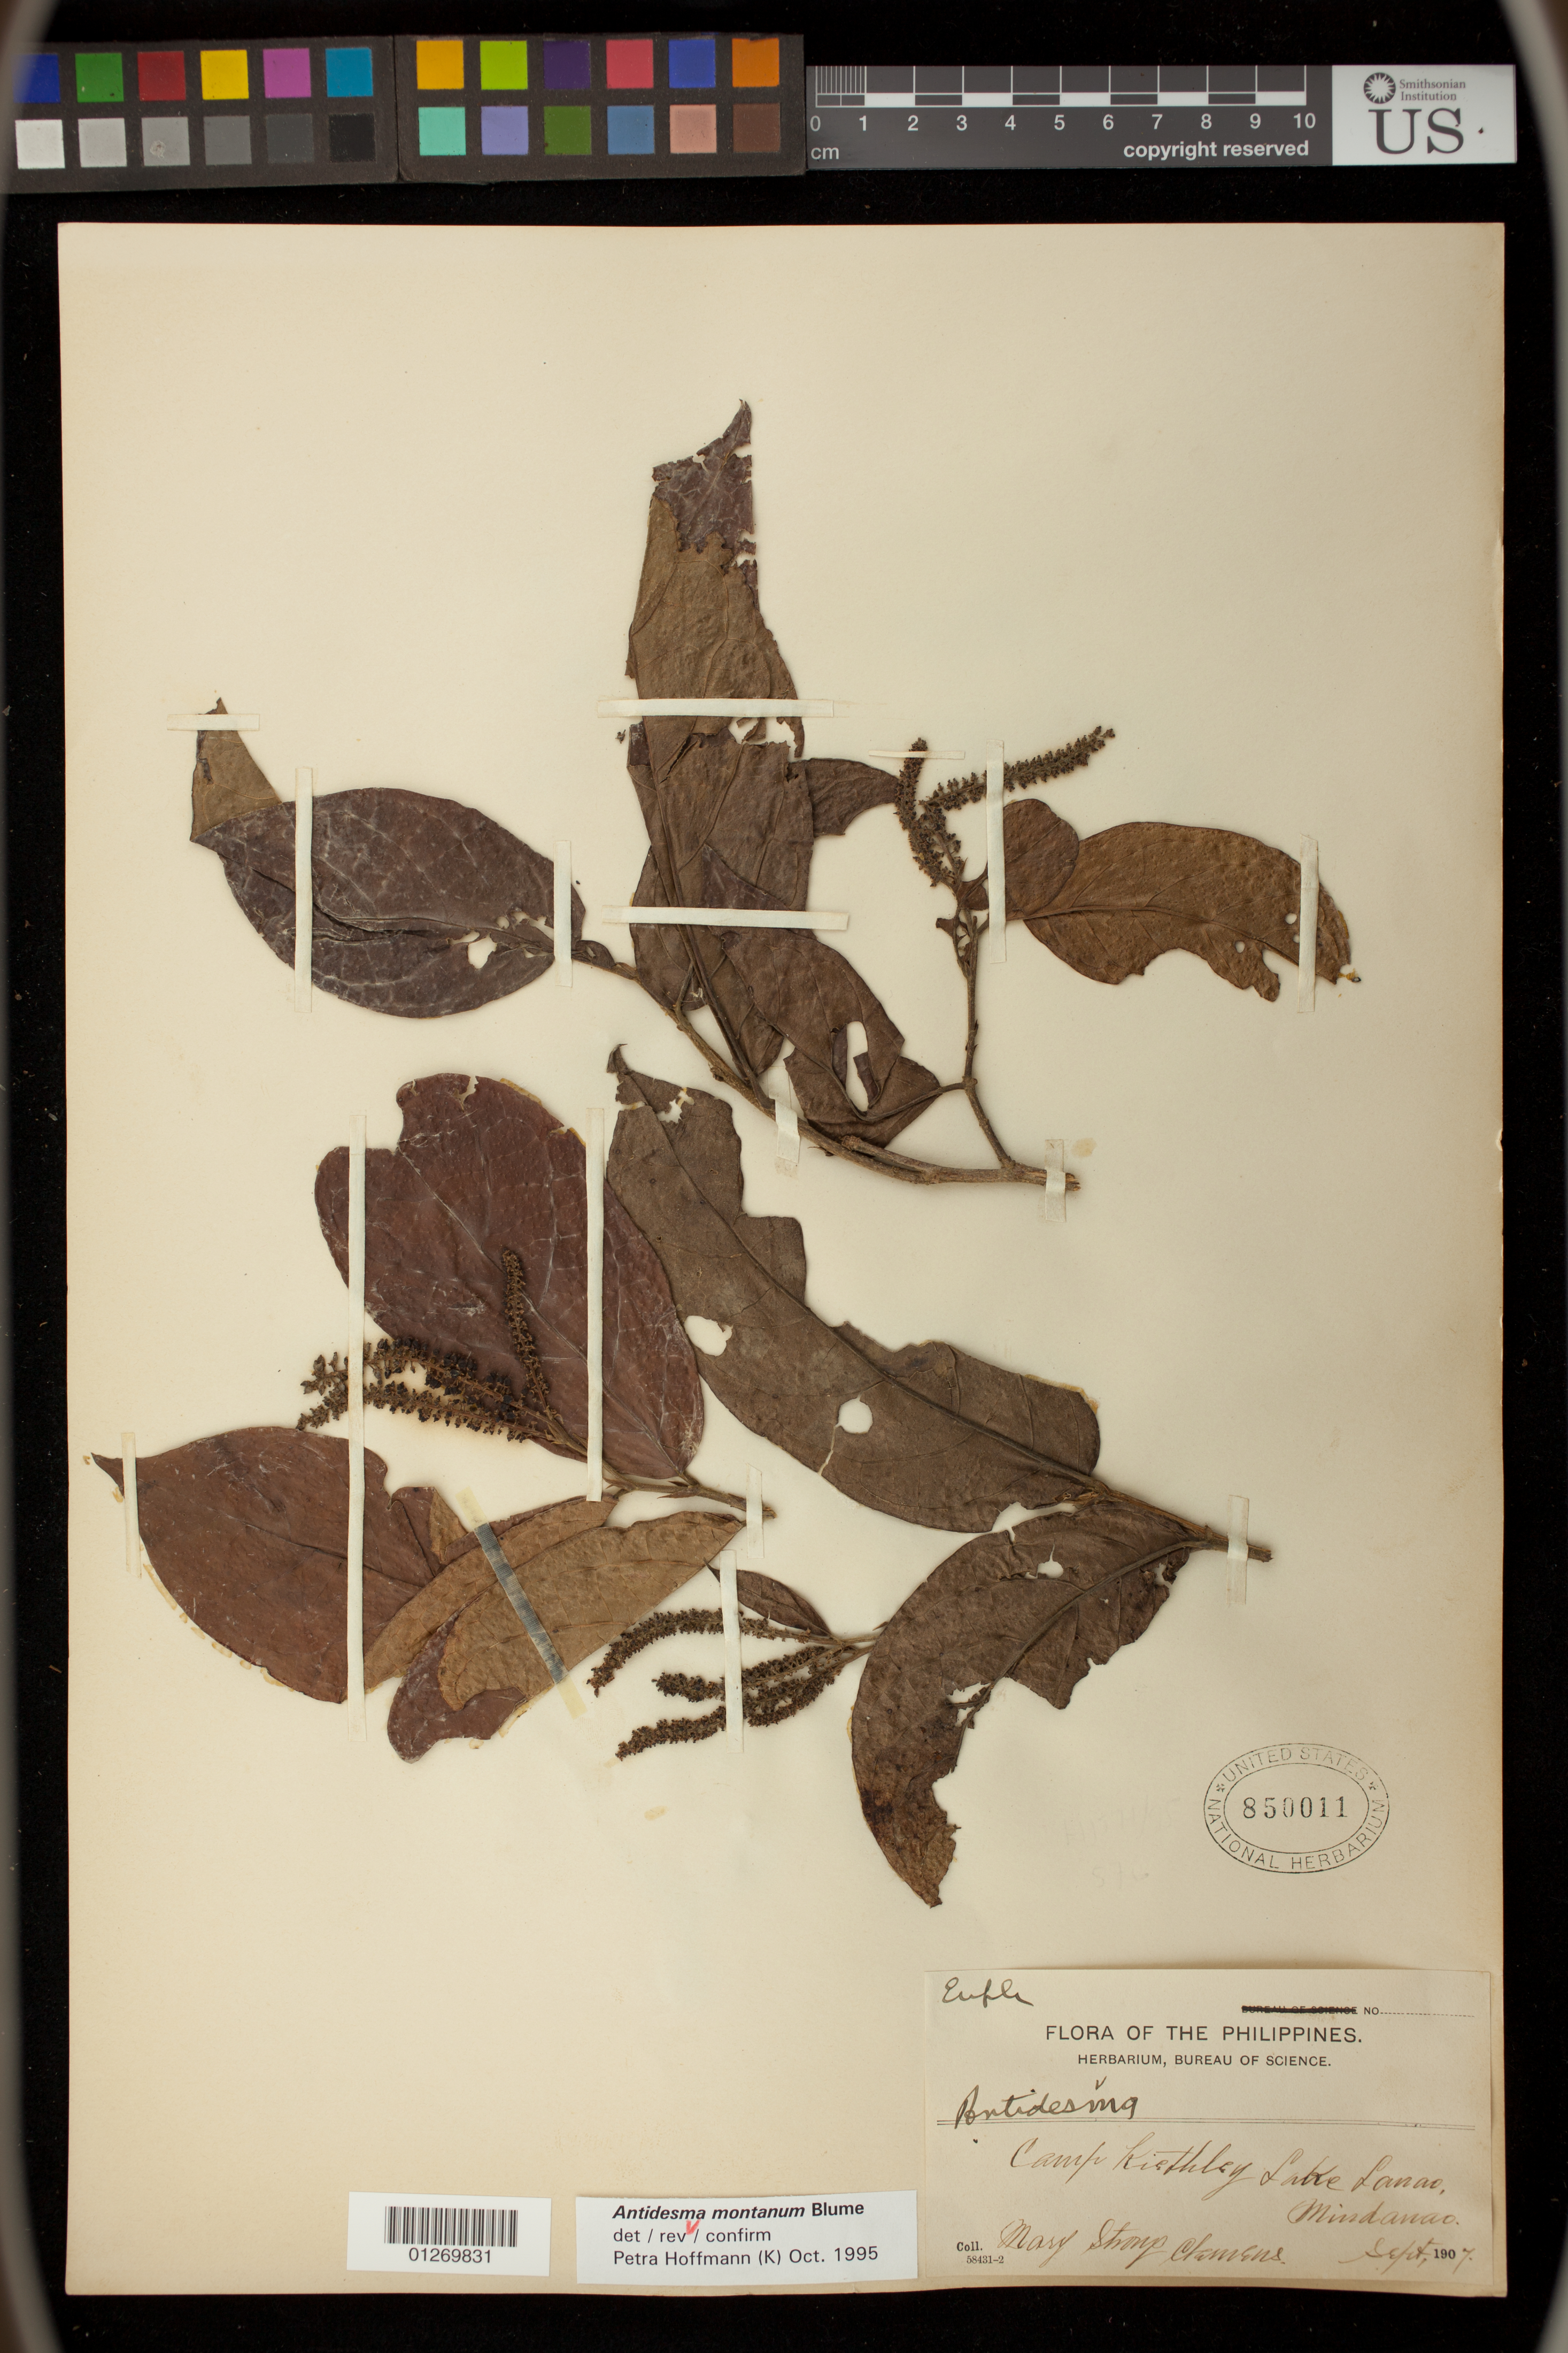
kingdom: Plantae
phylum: Tracheophyta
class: Magnoliopsida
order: Malpighiales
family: Phyllanthaceae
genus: Antidesma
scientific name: Antidesma montanum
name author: Blume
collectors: M. S. Clemens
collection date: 1907-09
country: Philippines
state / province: Muslim Mindanao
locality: Camp Keithly, Lake Lanao, Mindanao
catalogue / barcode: US 850011